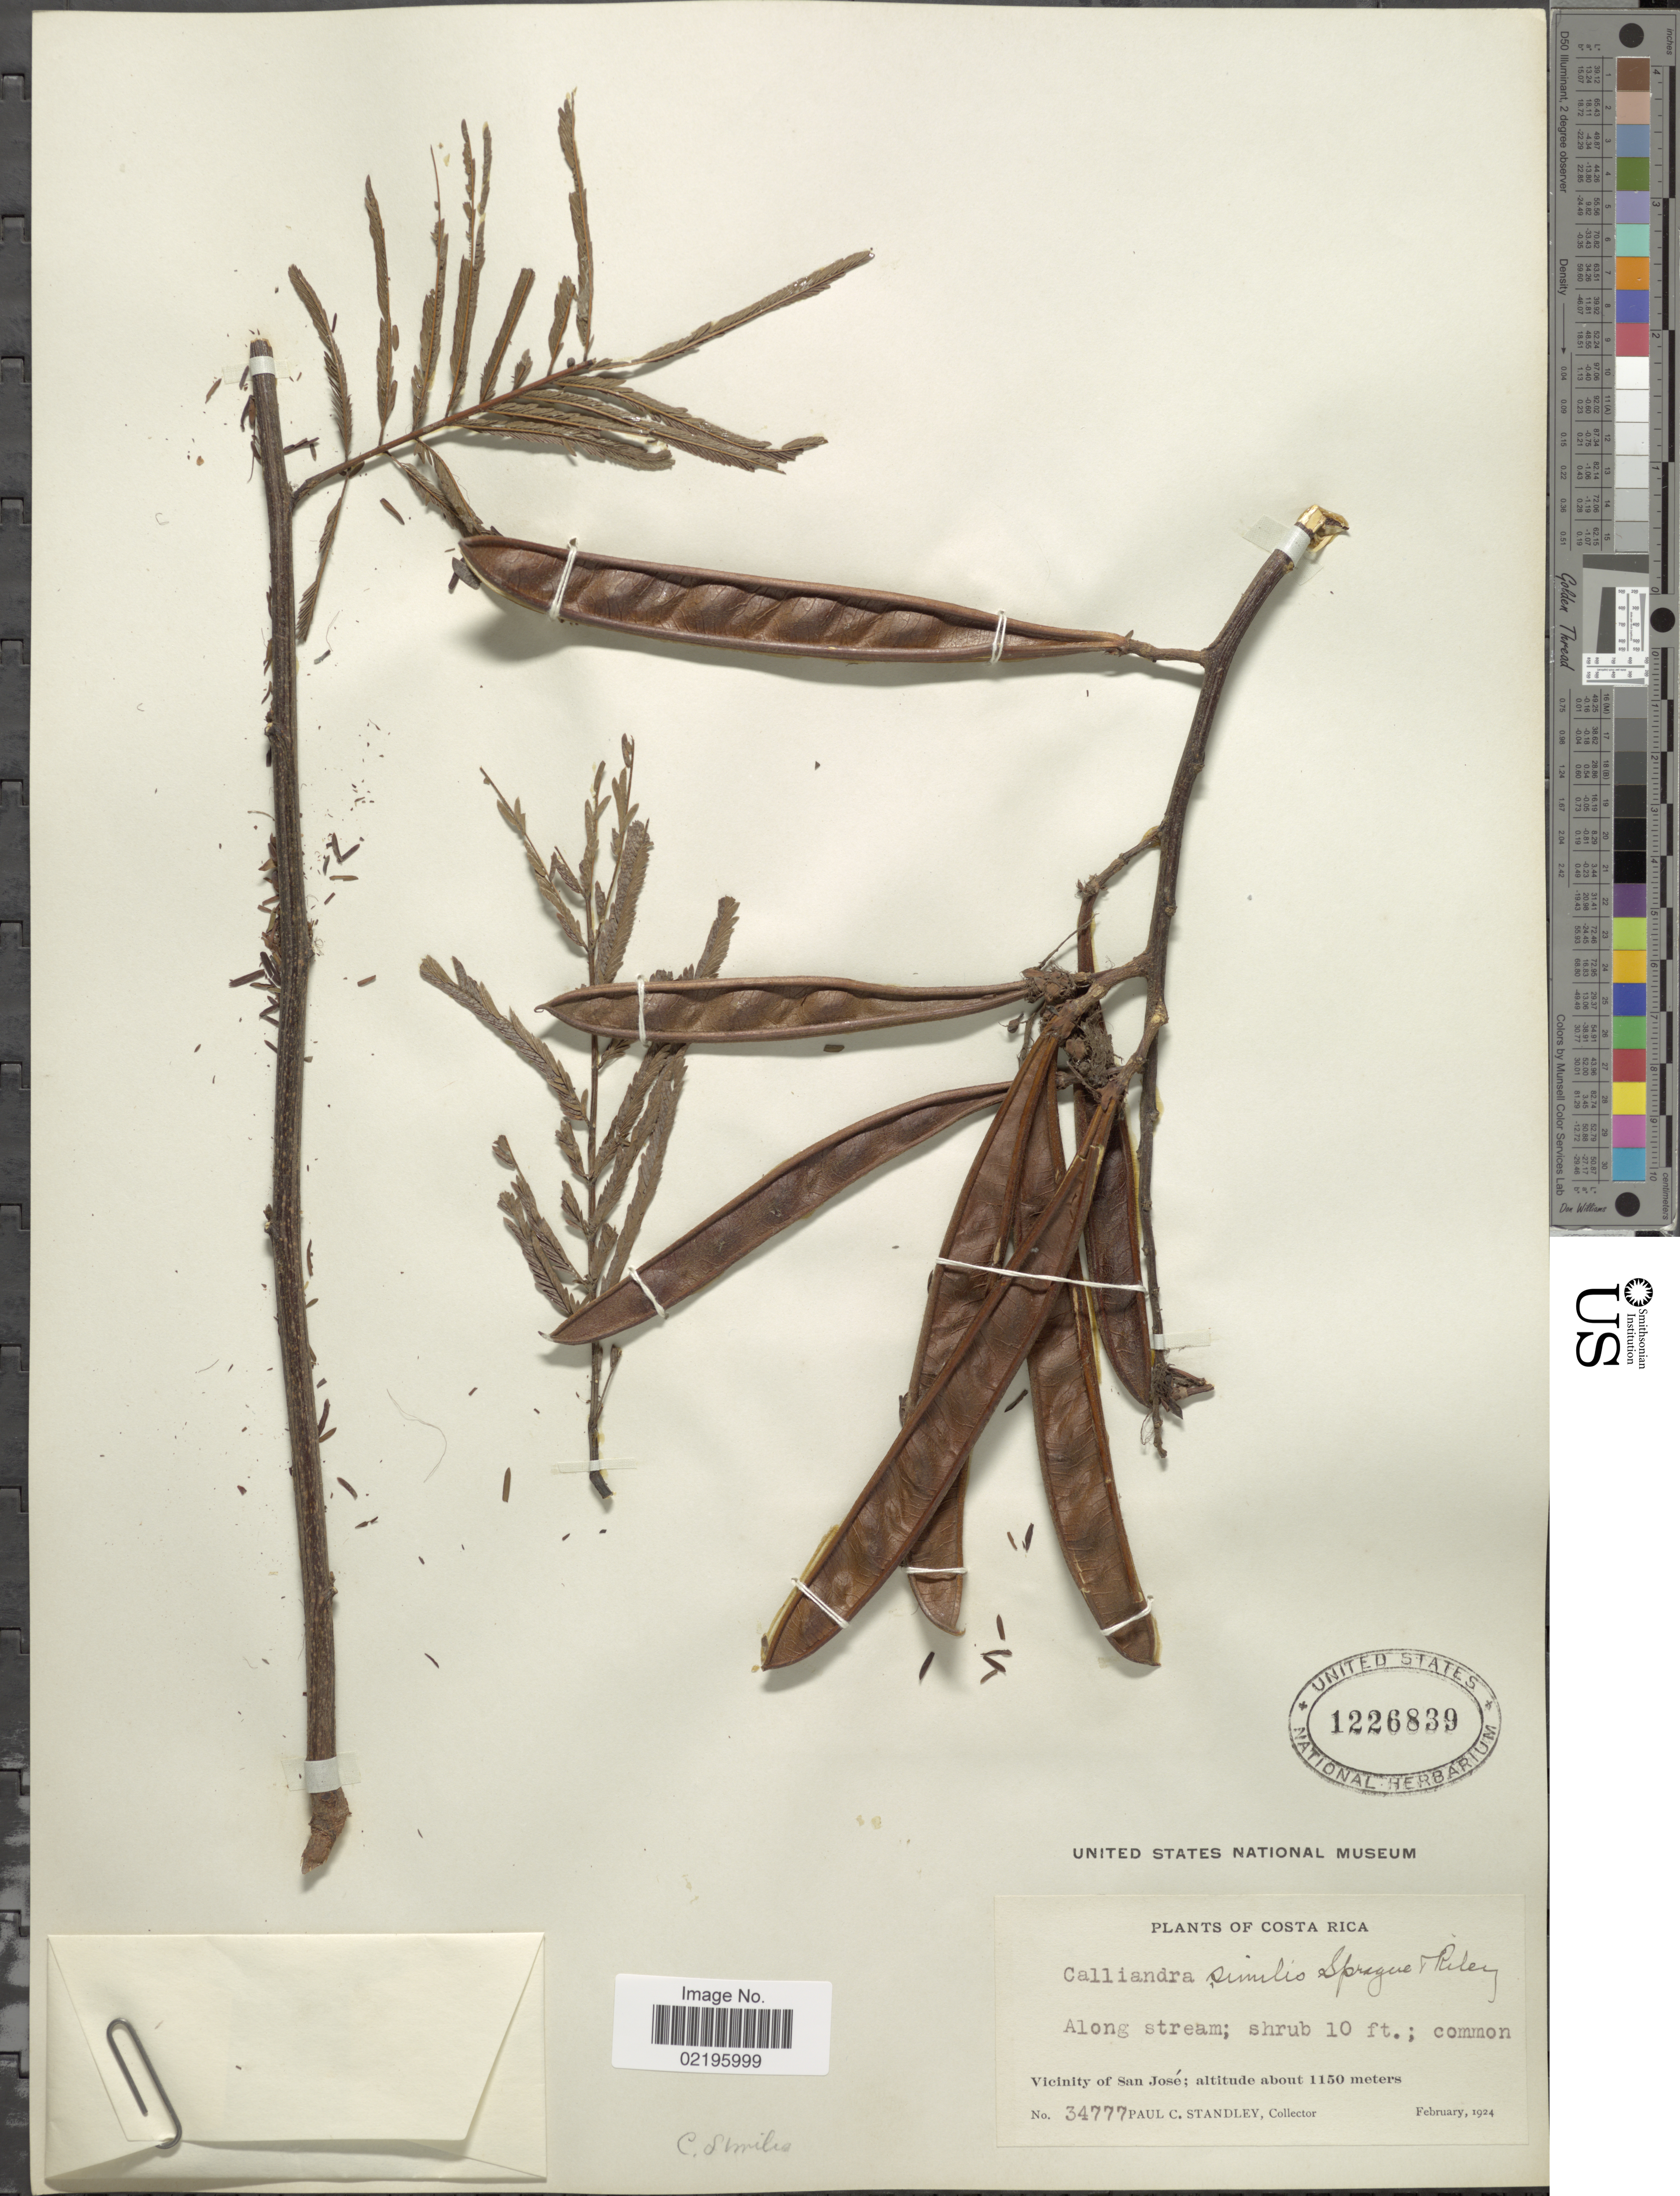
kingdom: Plantae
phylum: Tracheophyta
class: Magnoliopsida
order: Fabales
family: Fabaceae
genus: Calliandra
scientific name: Calliandra houstoniana var. calothyrsus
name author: (Meisn.) Barneby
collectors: P. C. Standley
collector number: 34777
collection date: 1924-02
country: Costa Rica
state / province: San José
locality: Vicinity of San Jose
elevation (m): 1150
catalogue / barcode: US 1226839